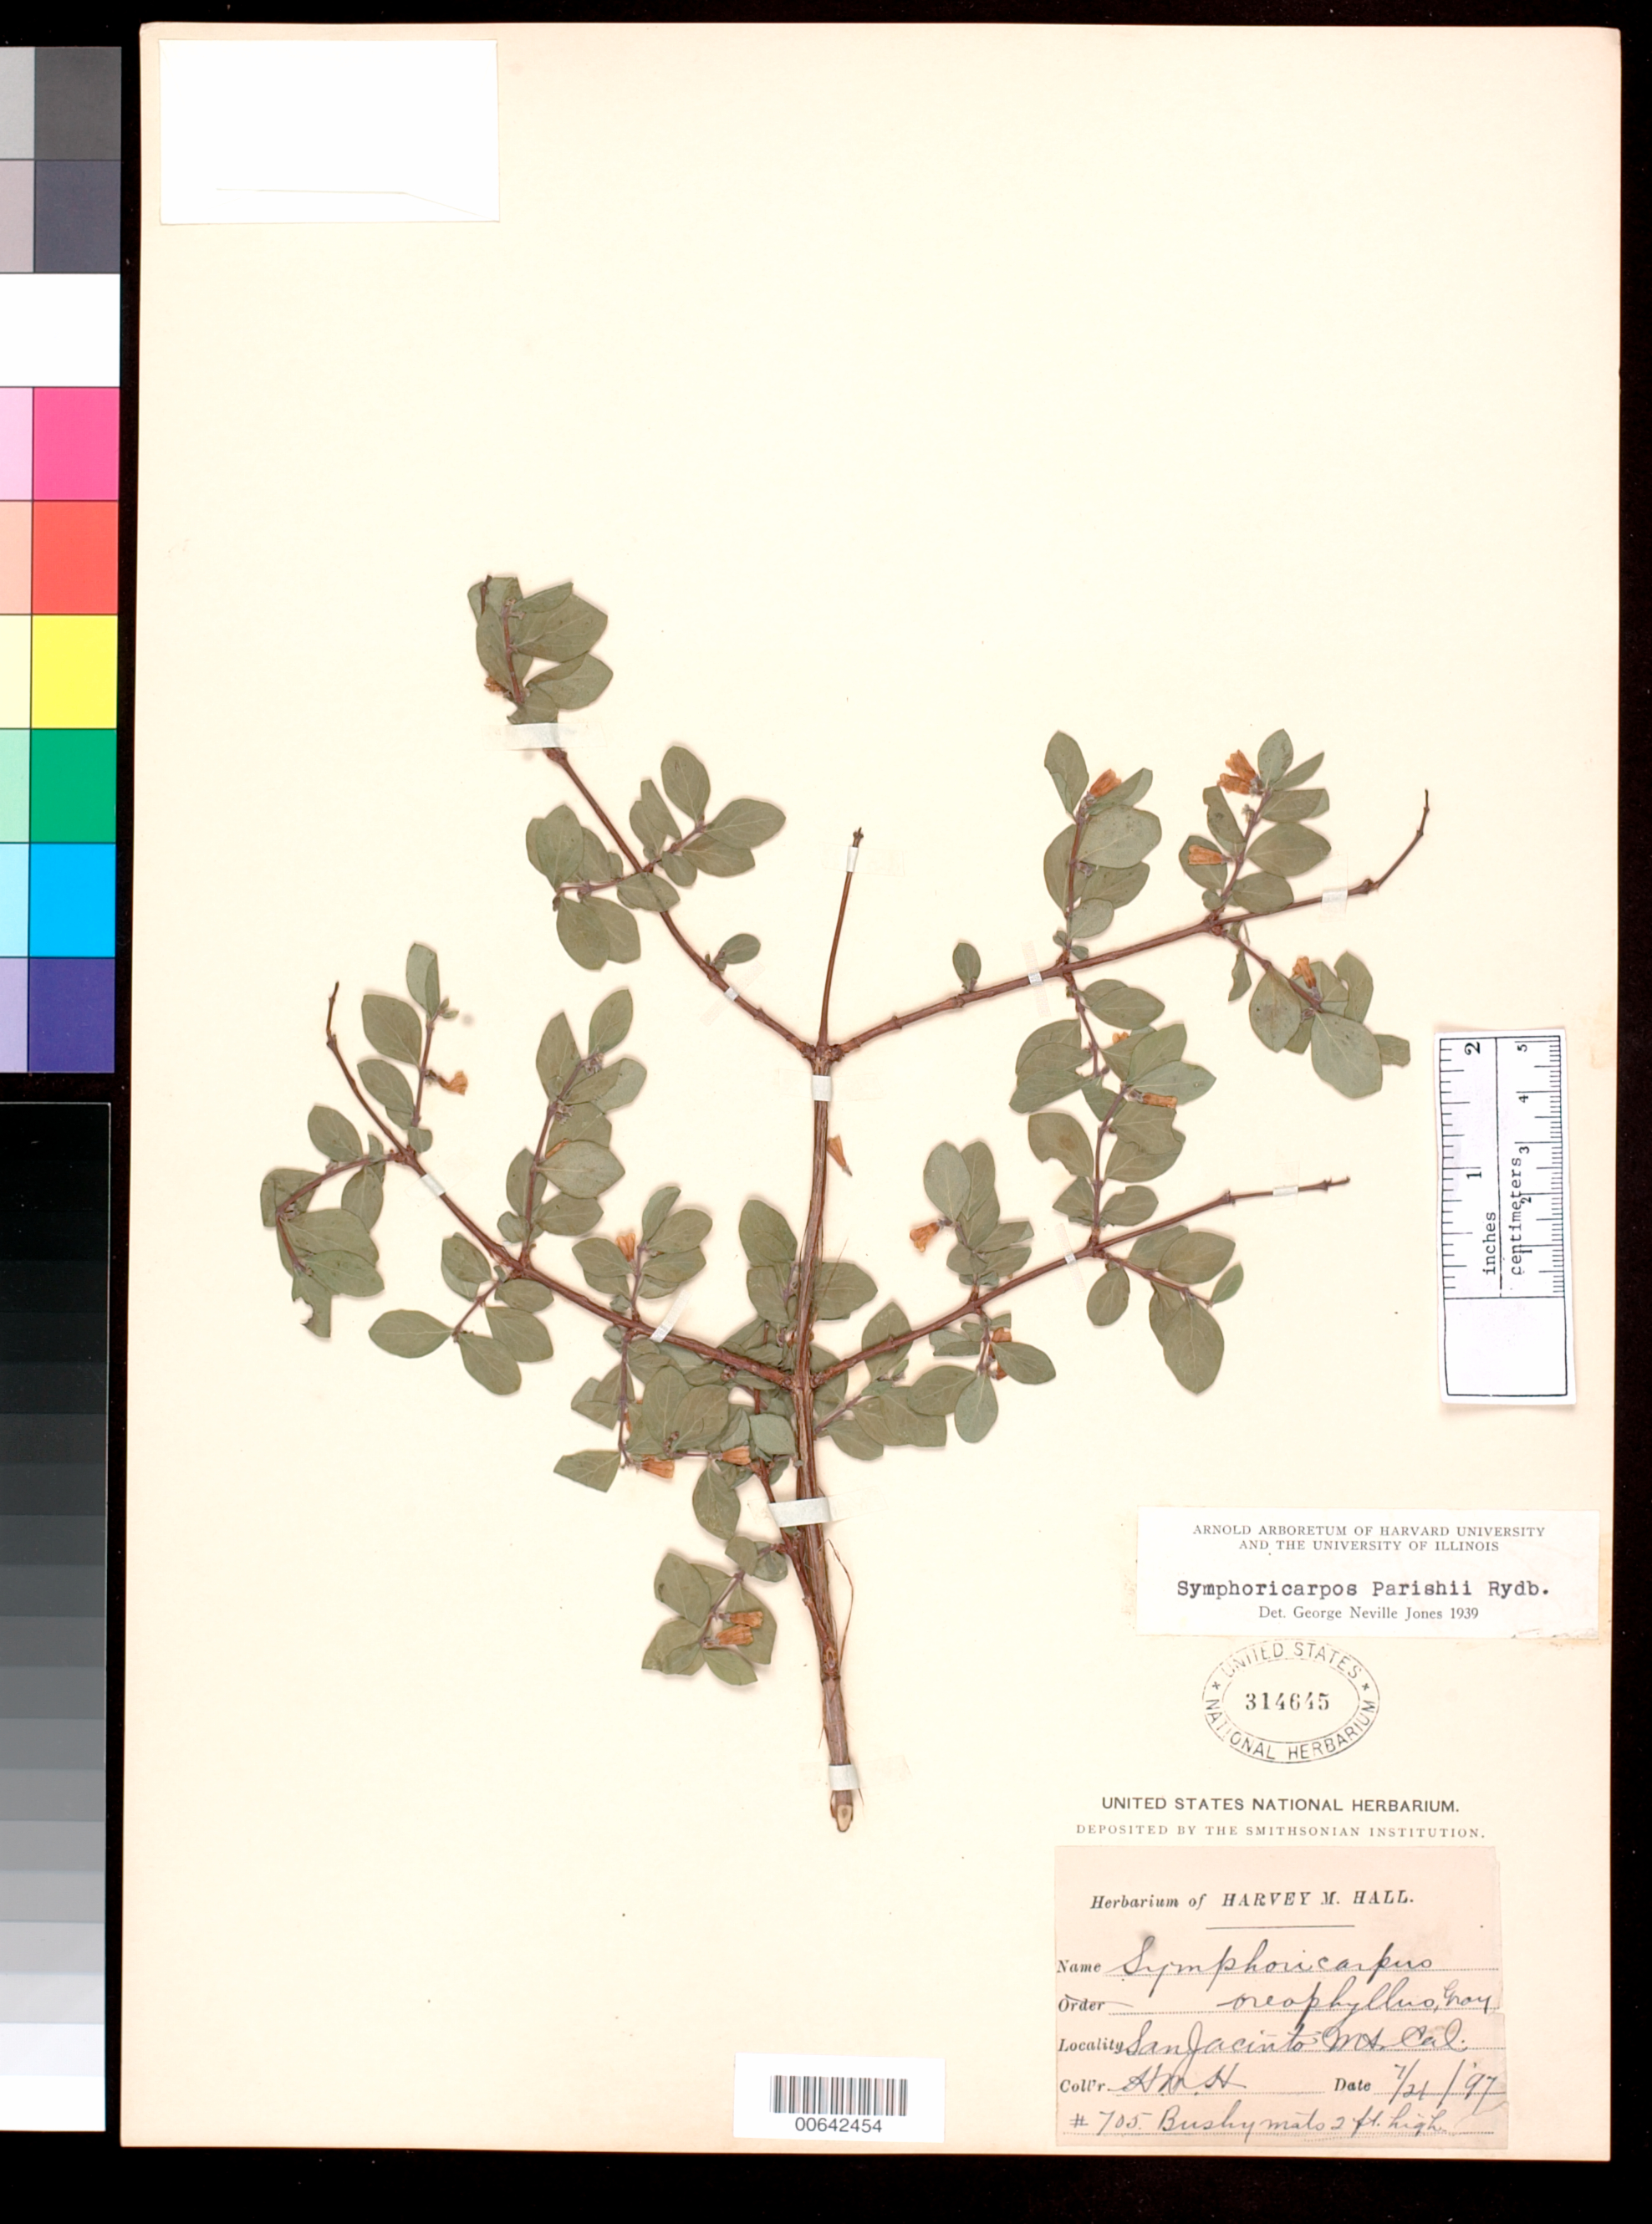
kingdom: Plantae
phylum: Tracheophyta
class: Magnoliopsida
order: Dipsacales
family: Caprifoliaceae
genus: Symphoricarpos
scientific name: Symphoricarpos parishii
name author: Rydb.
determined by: Jones, G. N.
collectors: H. M. Hall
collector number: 705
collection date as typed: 21 Jul 1897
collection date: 1897-07-21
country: United States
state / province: California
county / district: Riverside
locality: San Jacinto Mts.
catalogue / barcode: US 314645